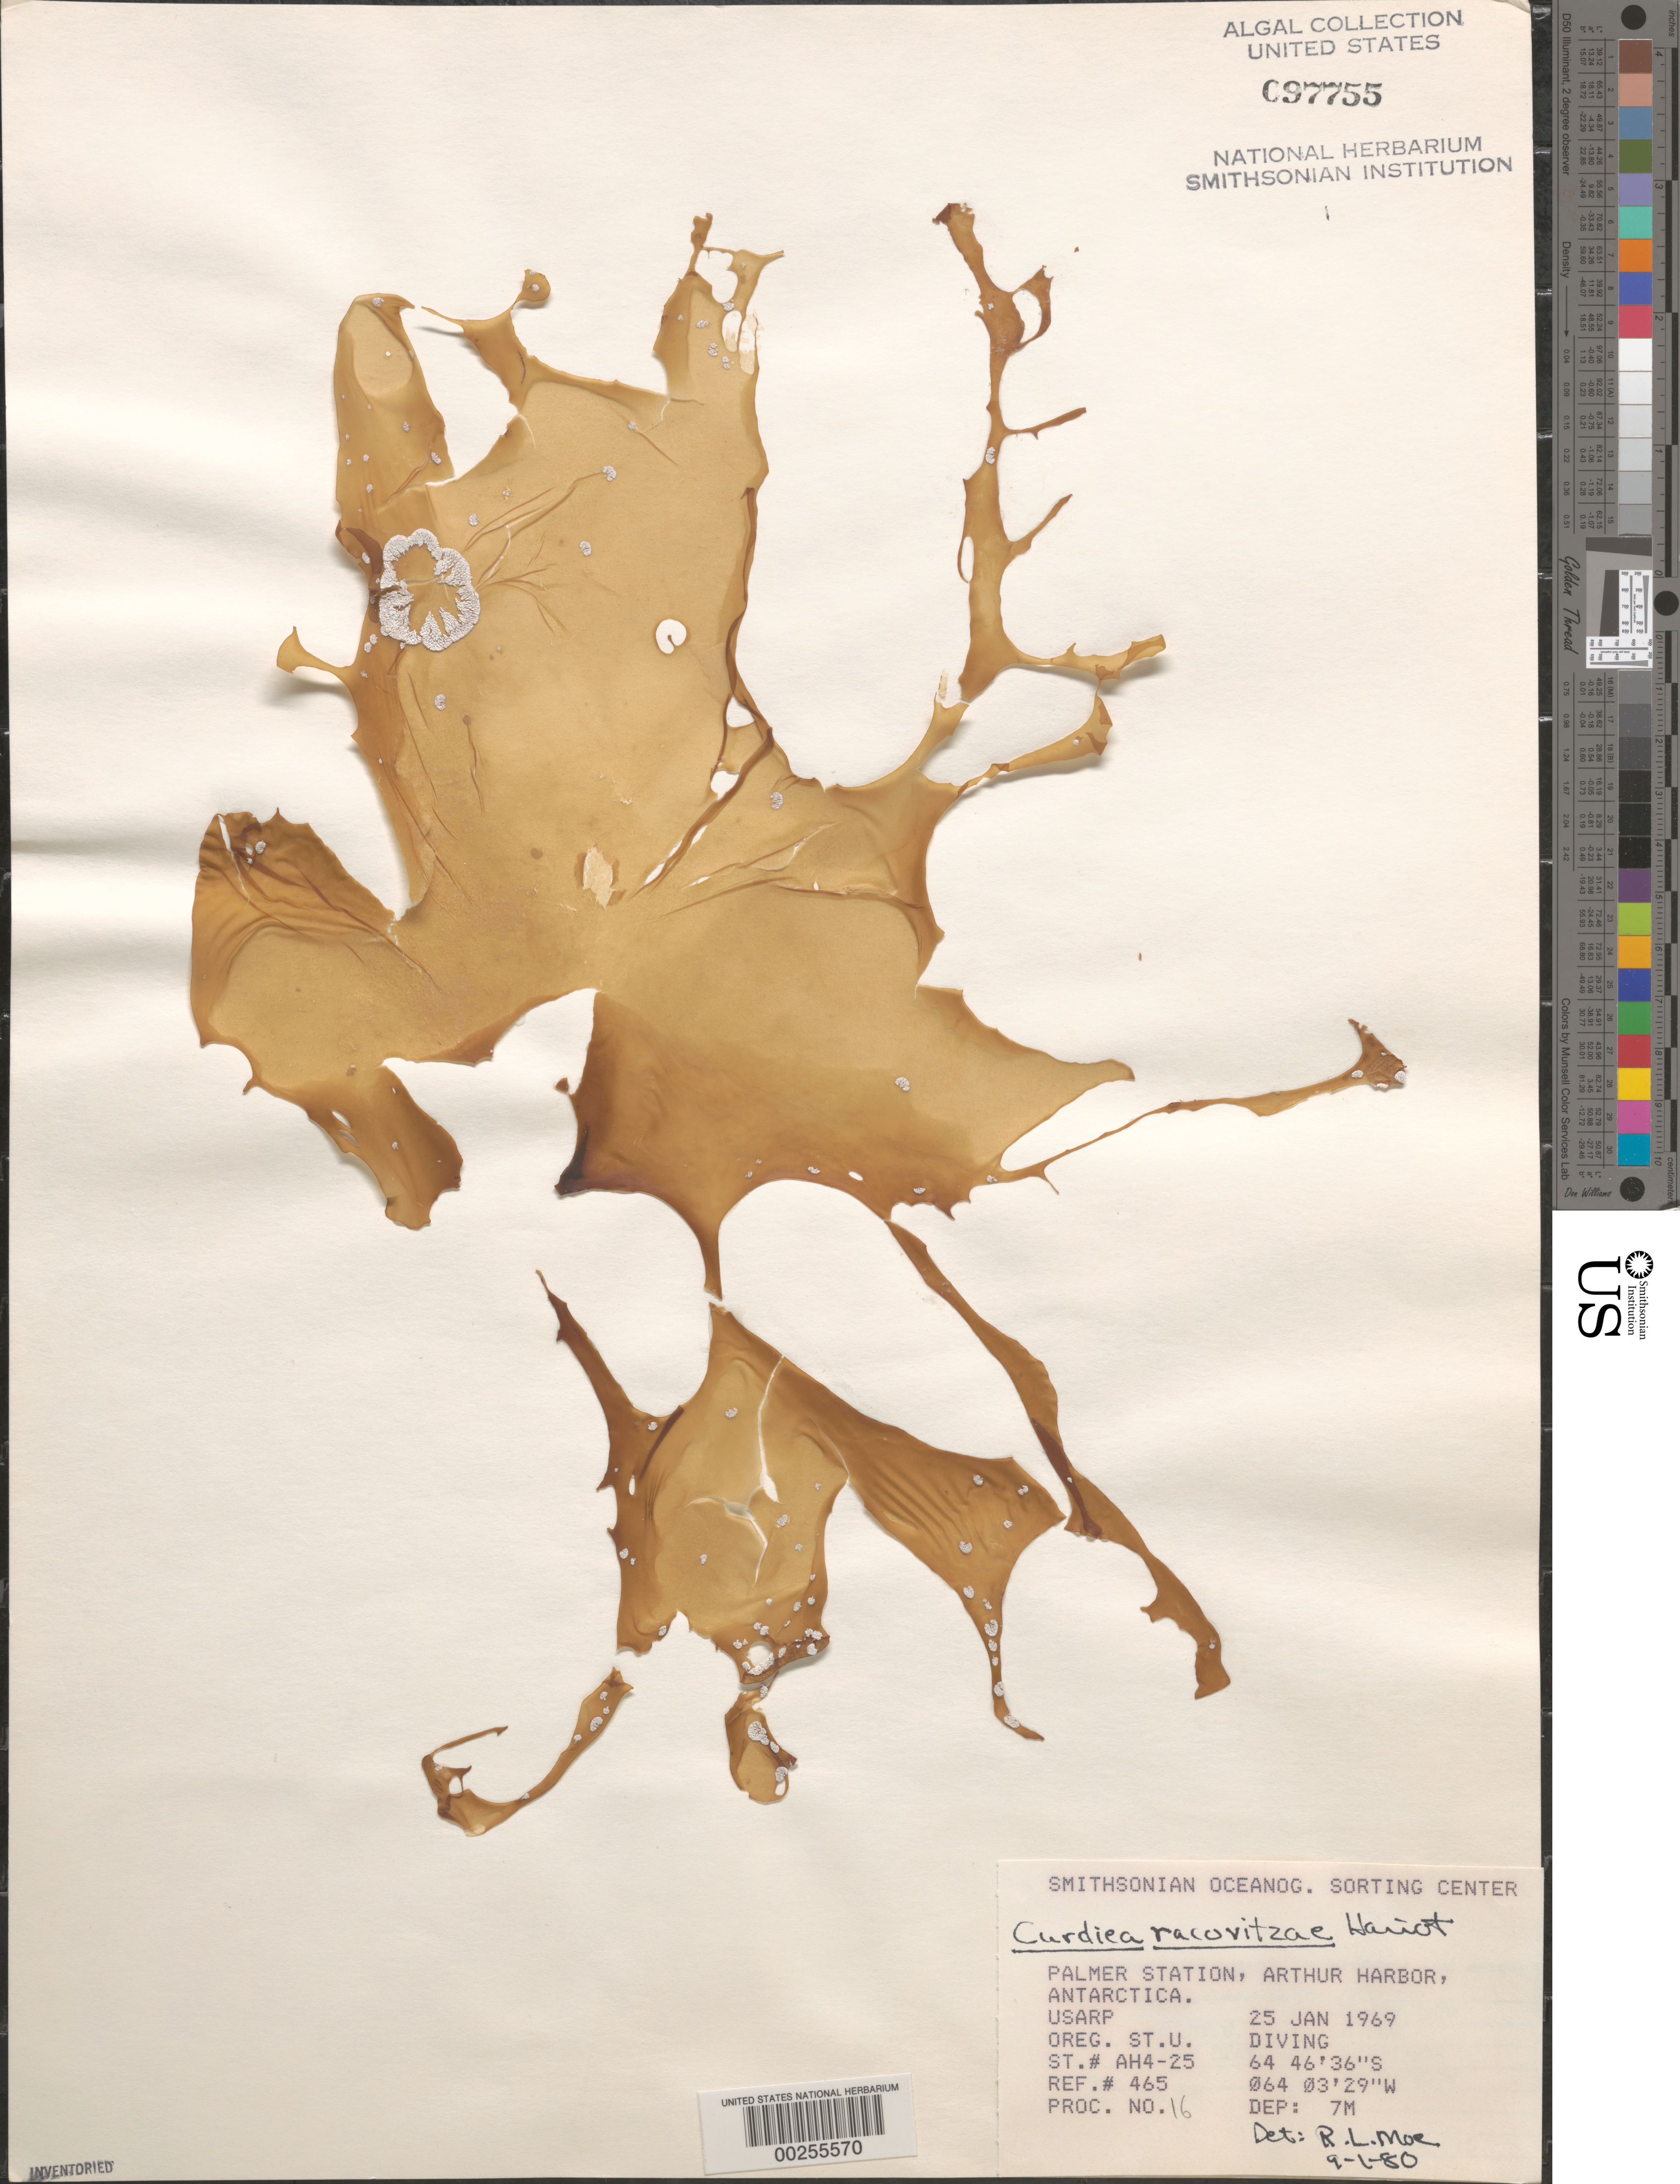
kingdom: Plantae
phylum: Rhodophyta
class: Florideophyceae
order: Gracilariales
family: Gracilariaceae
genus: Curdiea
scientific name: Curdiea racovitzae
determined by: Moe, R. L.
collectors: Oregon State University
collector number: Station Ah4-25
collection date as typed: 25 Jan 1969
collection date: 1969-01-25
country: Antarctica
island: Anvers Island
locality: Palmer Station, Arthur Harbor, Antarctic Peninsula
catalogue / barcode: US 97755